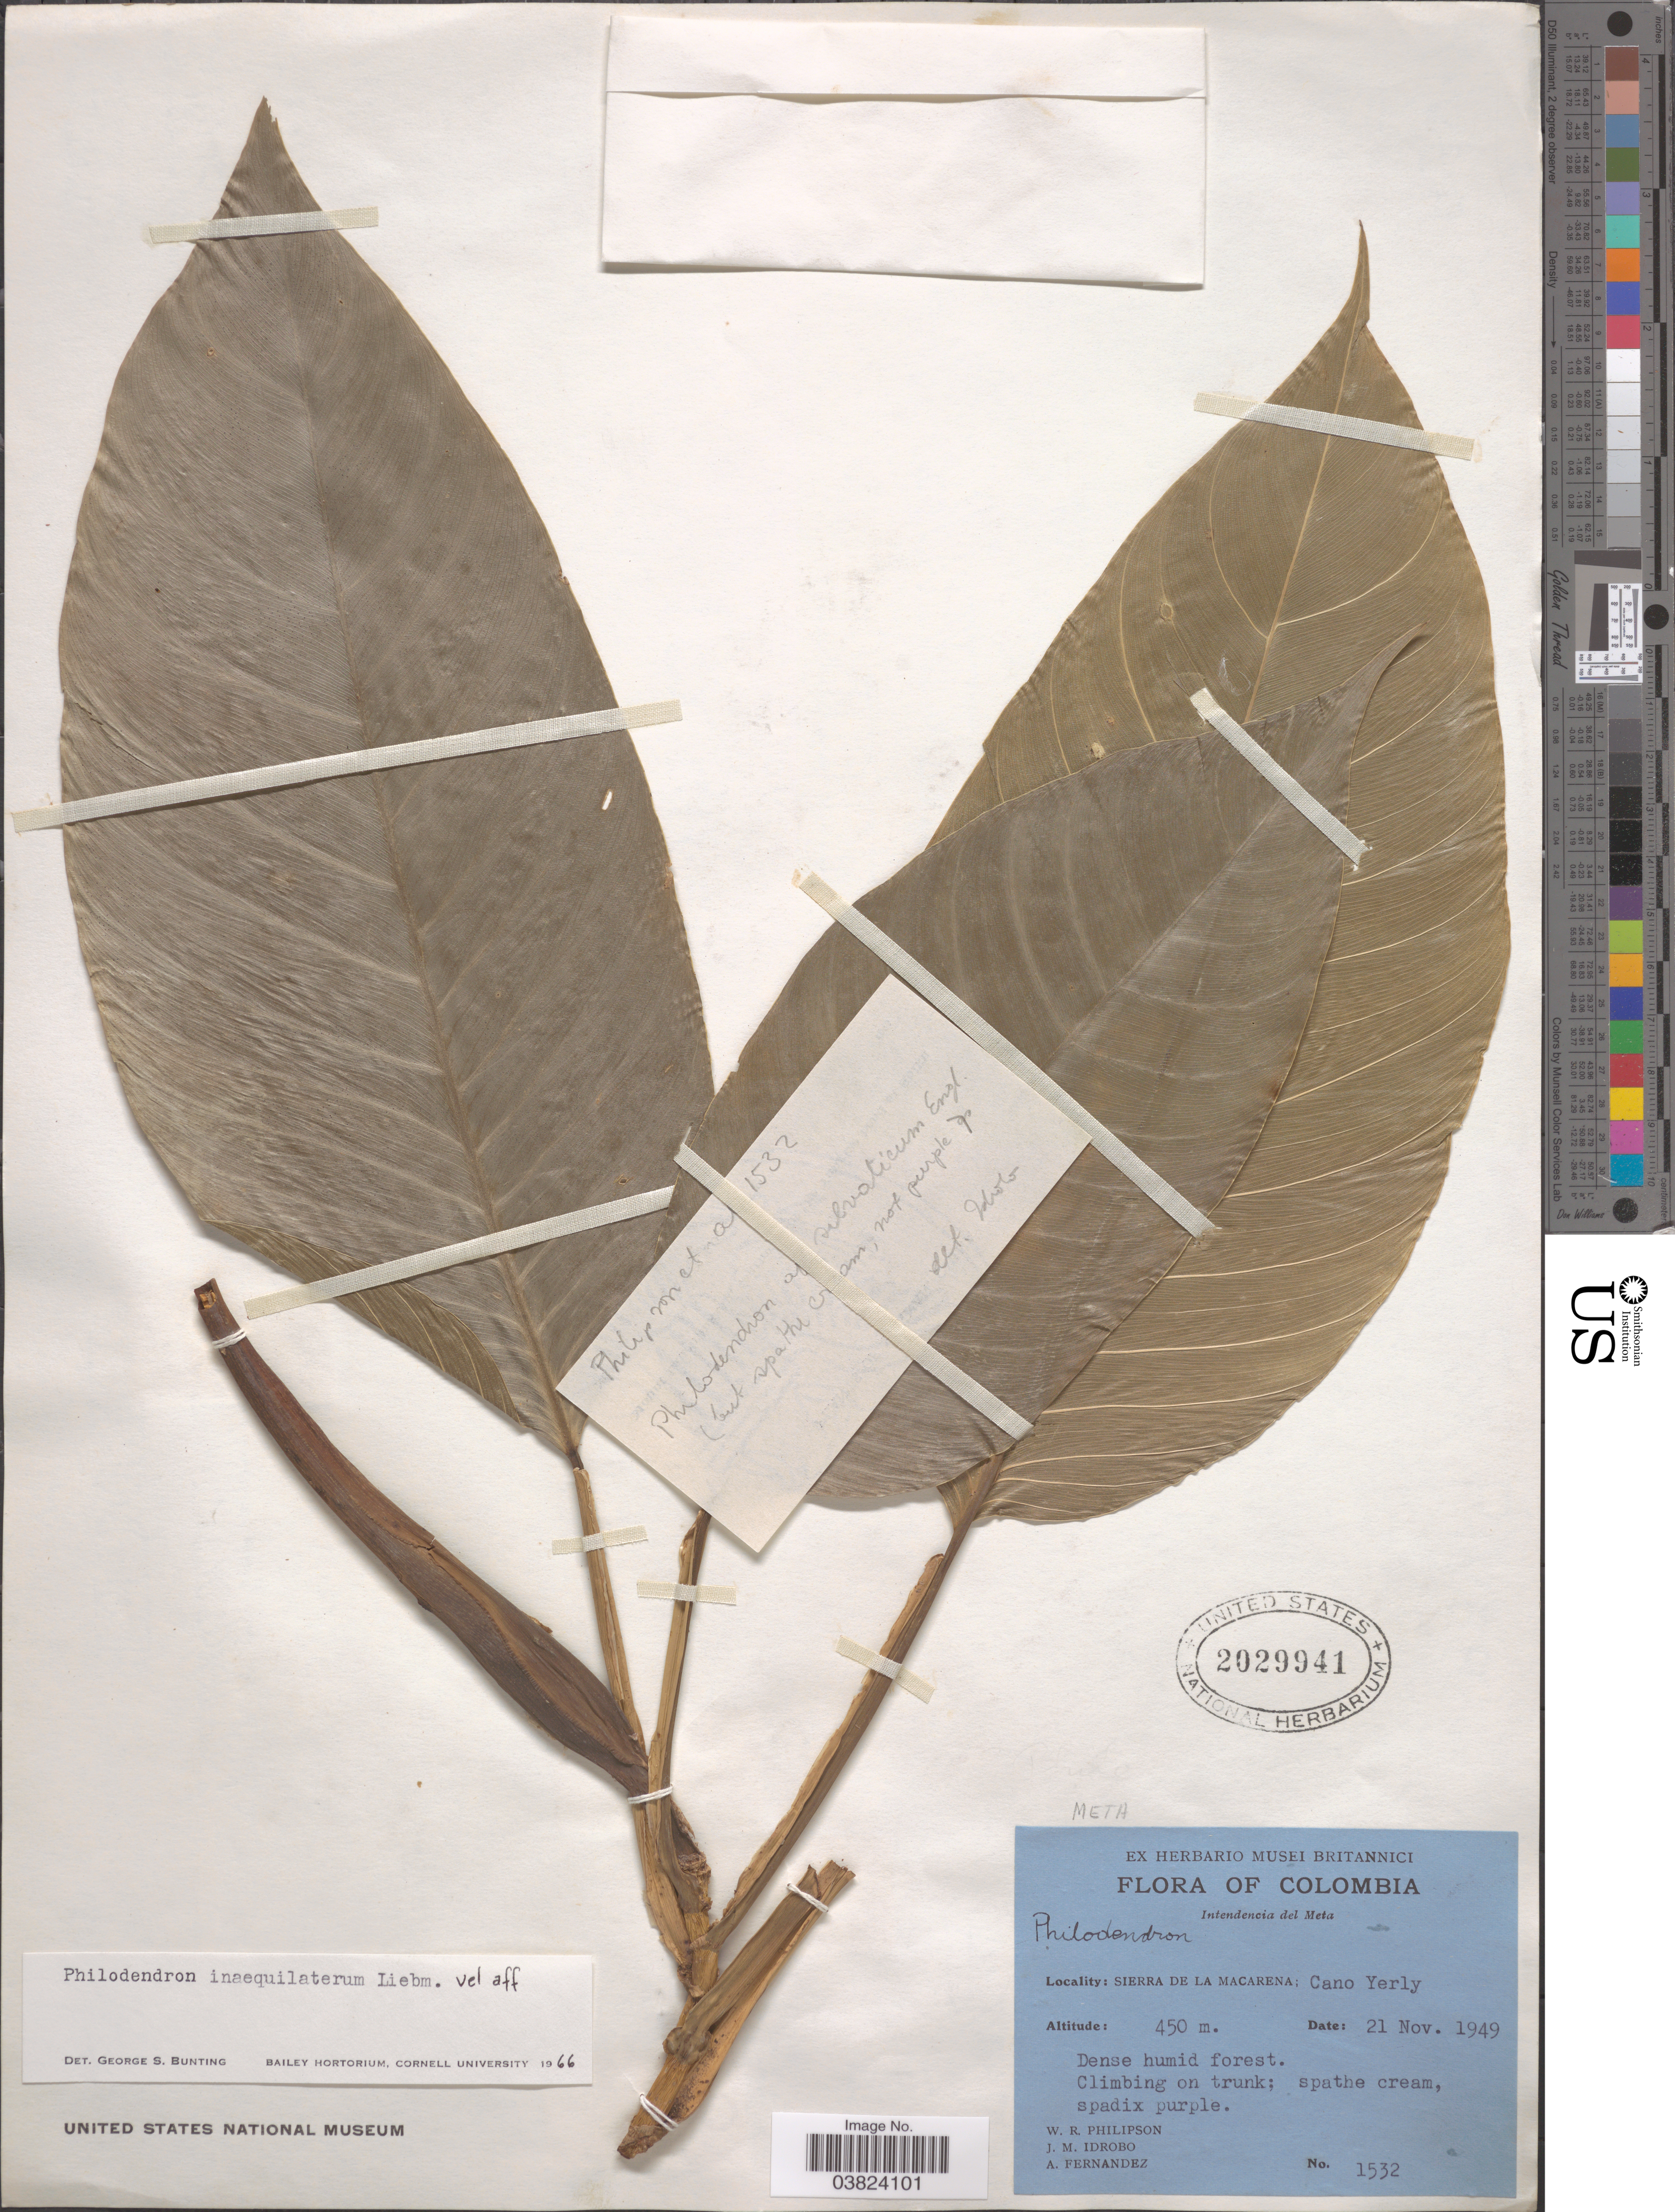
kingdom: Plantae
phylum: Tracheophyta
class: Liliopsida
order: Alismatales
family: Araceae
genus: Philodendron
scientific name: Philodendron inaequilaterum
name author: Liebm.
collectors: W. R. Philipson, J. M. Idrobo & A. Fernandez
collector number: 1532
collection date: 1949-11-21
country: Colombia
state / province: Meta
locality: Intendencia del Meta. Sierra de La Macarena: Cano Yerly.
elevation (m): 450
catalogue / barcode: US 2029941